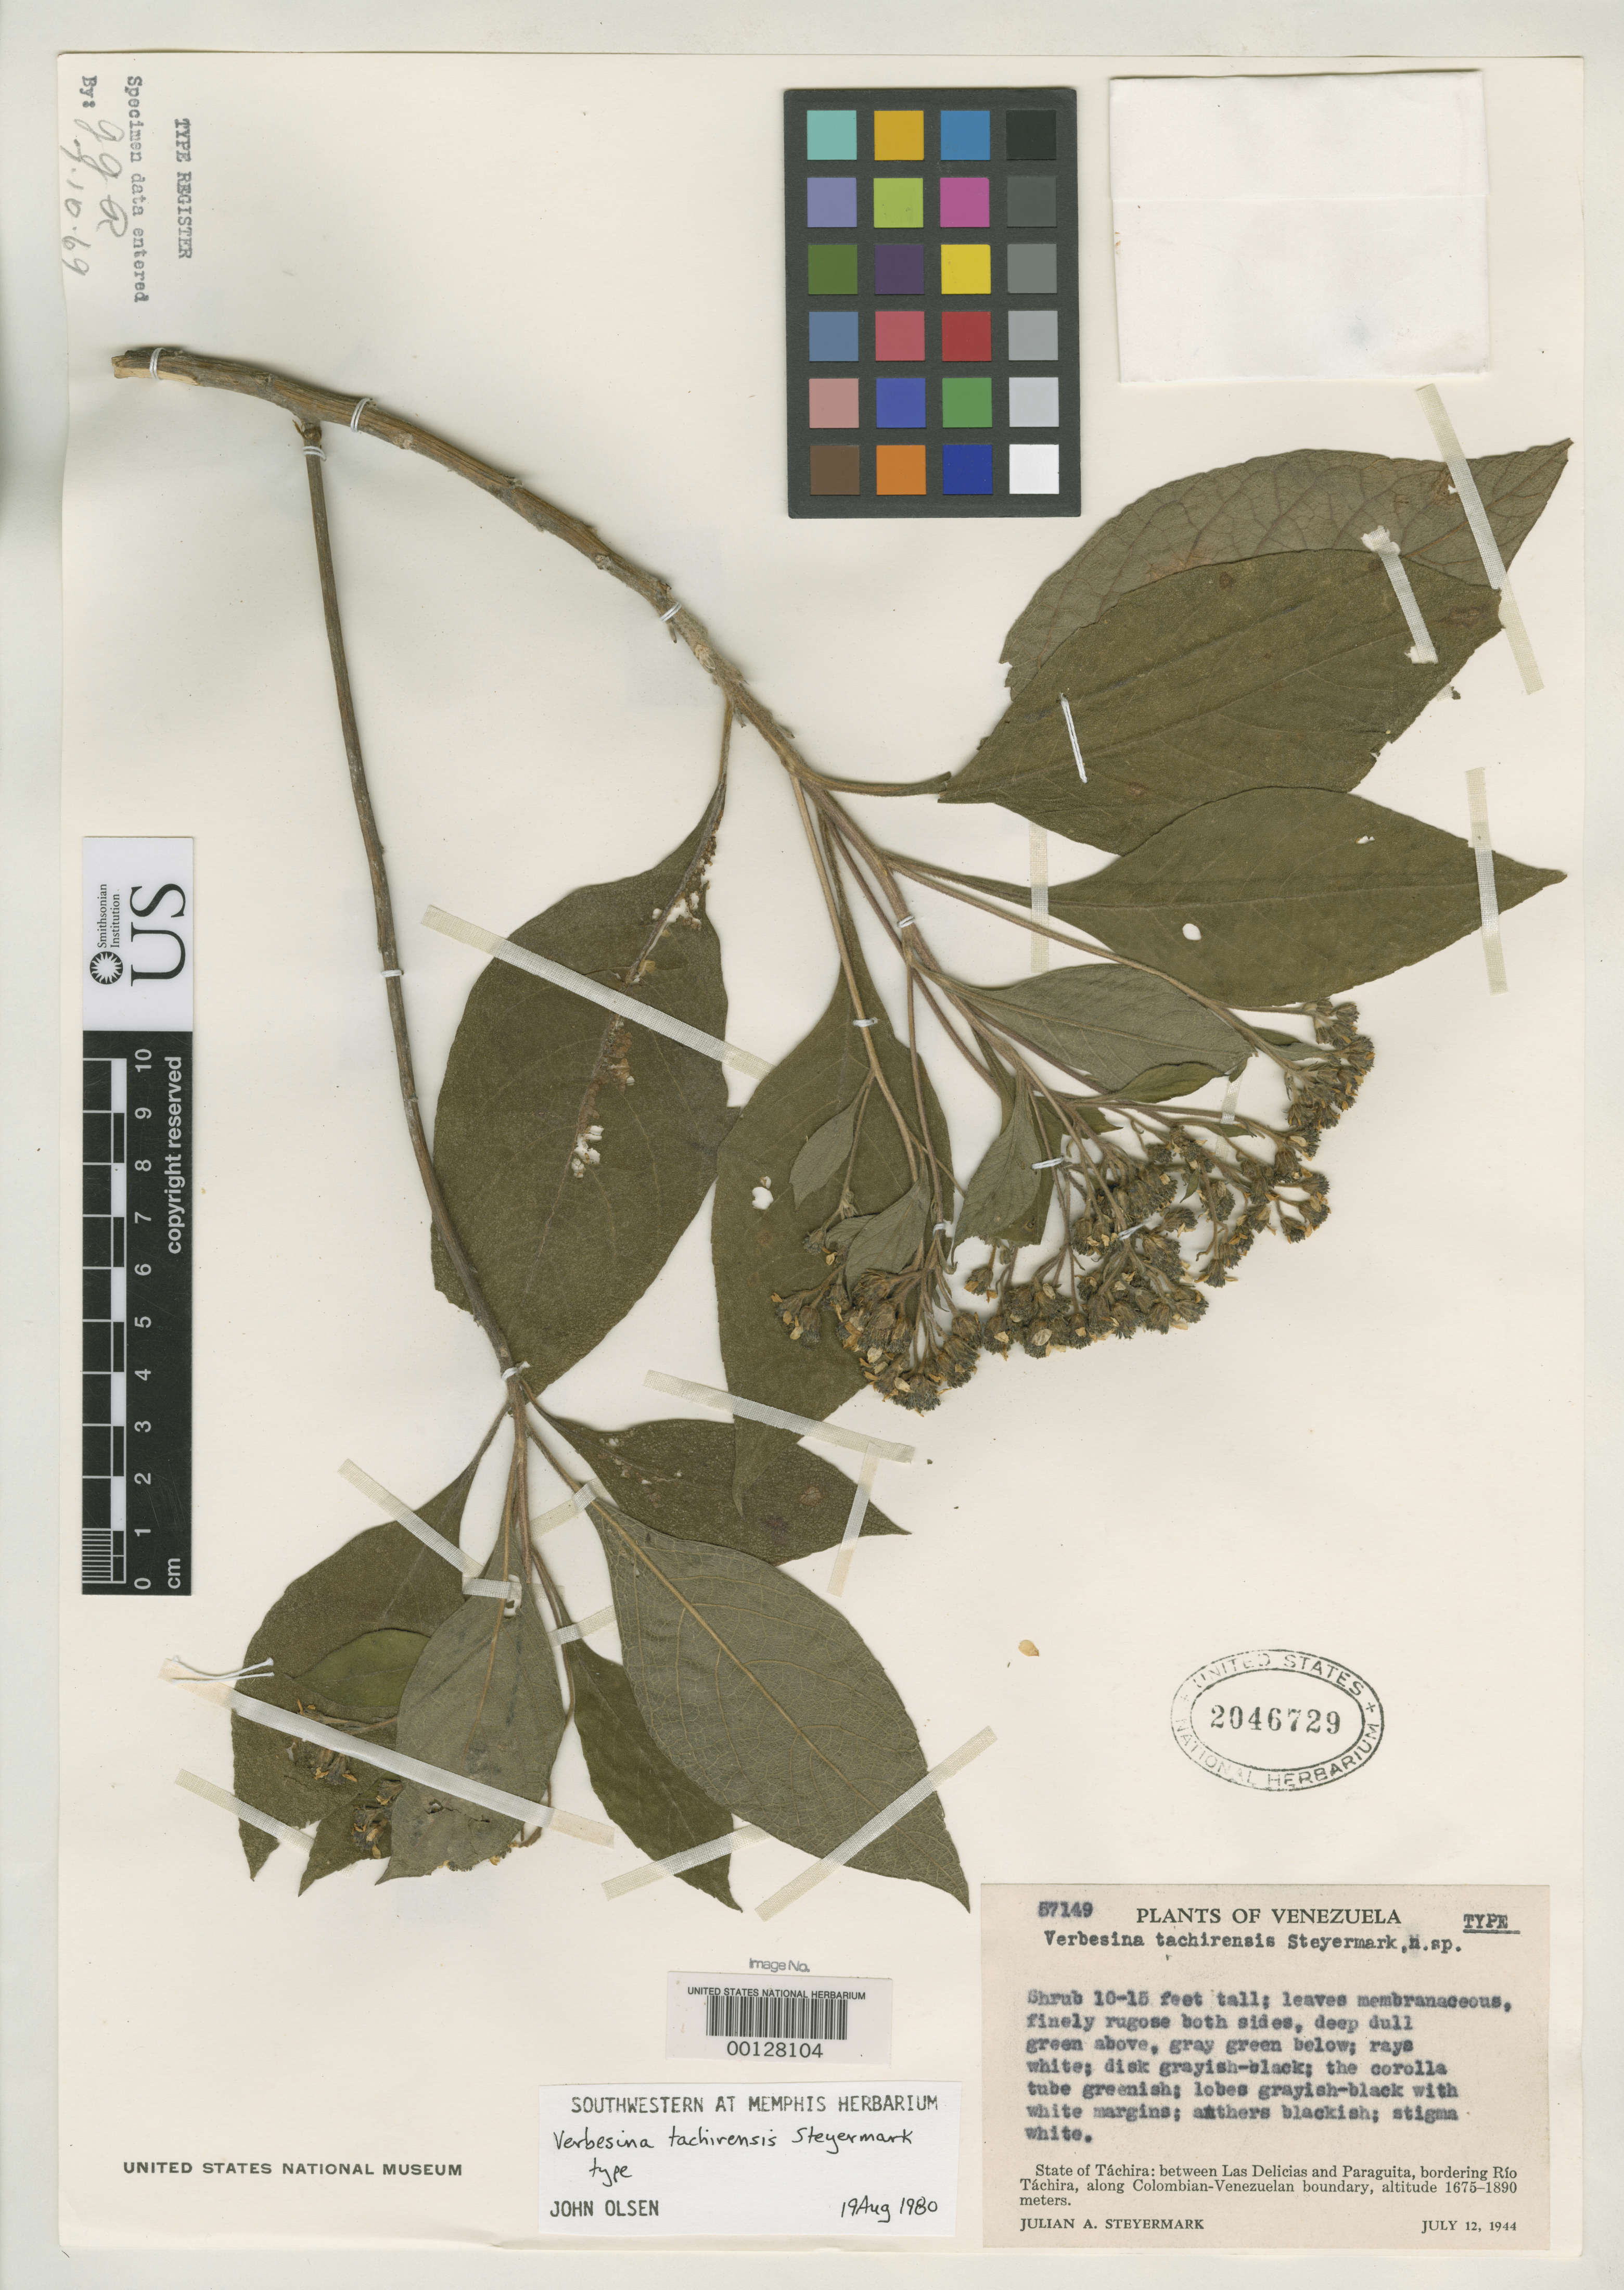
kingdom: Plantae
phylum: Tracheophyta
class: Magnoliopsida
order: Asterales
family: Asteraceae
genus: Verbesina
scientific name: Verbesina tachirensis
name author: Steyerm.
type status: Isotype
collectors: J. Steyermark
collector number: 57149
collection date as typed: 12 Jul 1944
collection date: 1944-07-12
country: Venezuela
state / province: Tachira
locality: Between Las Delicias and Paraguita, bordering Rio Tachira, along Colombia-Venezuela boundary.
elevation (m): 1675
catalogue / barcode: US 2046729